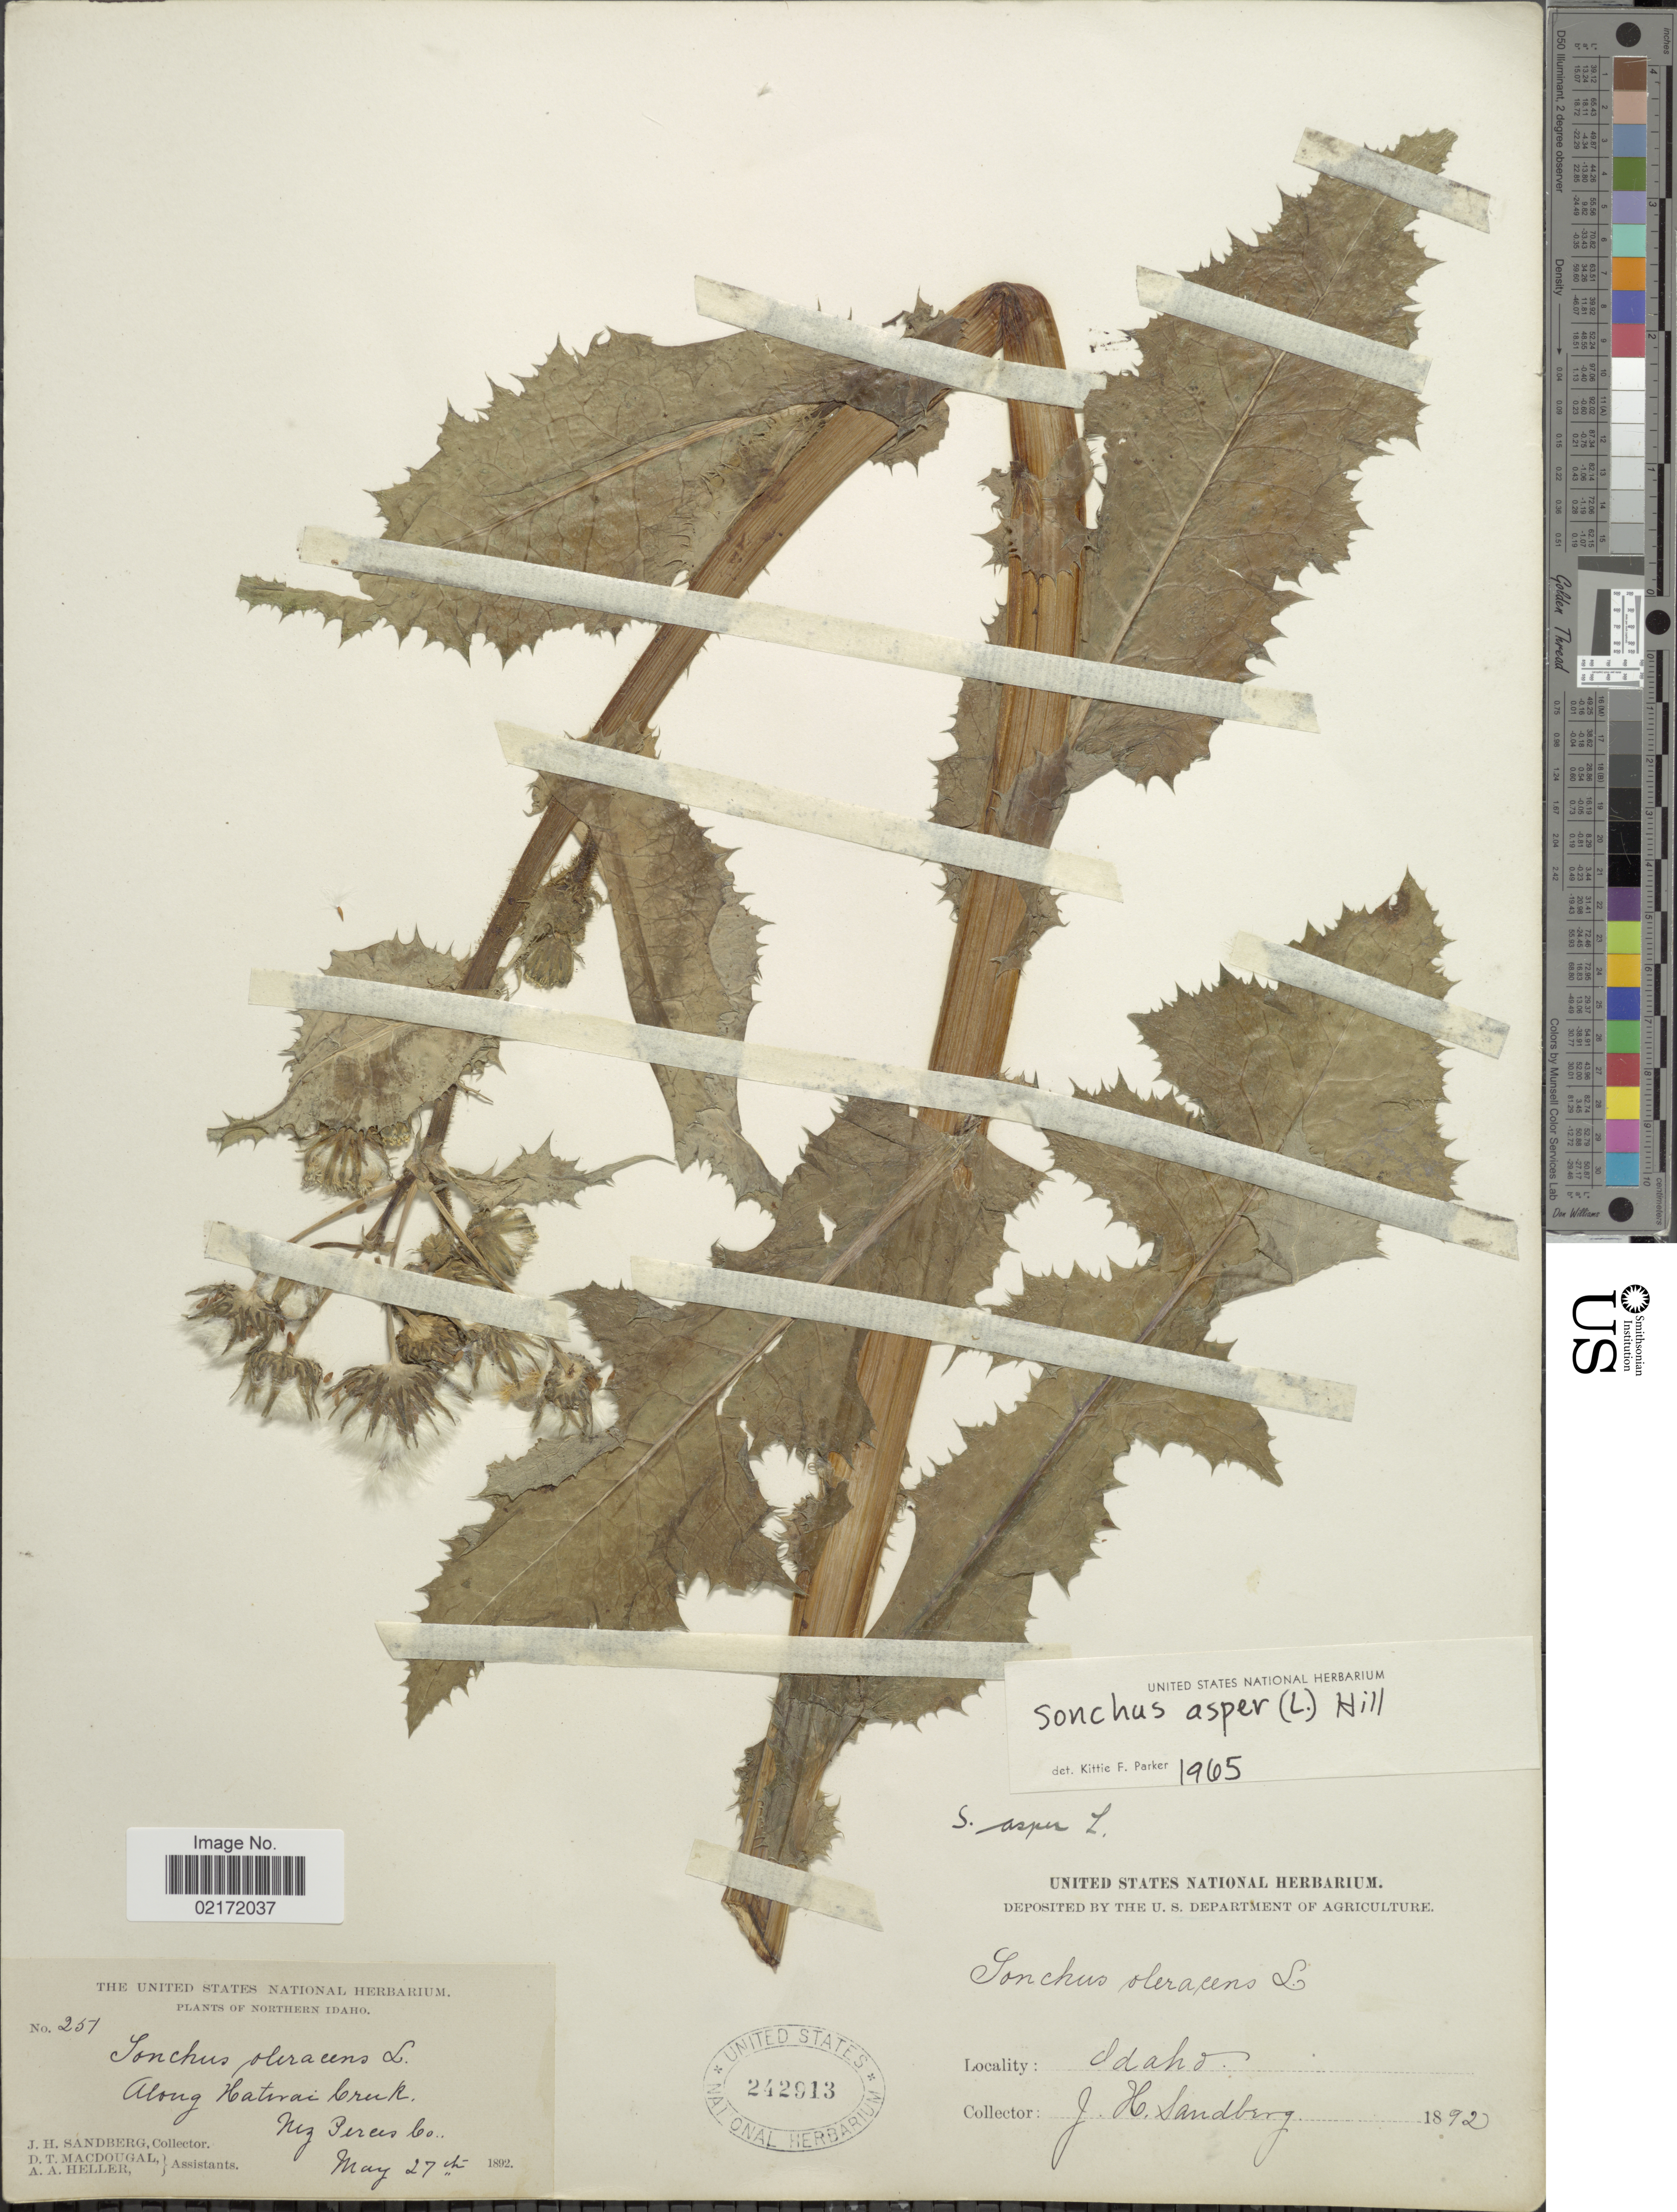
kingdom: Plantae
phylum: Tracheophyta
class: Magnoliopsida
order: Asterales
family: Asteraceae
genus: Sonchus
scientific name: Sonchus asper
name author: (L.) Hill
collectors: J. H. Sandberg, D. T. MacDougal & A. A. Heller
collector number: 251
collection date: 1892-05-27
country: United States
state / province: Idaho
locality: Northern Idaho. Along Haterai Creek, Nez Perces Co.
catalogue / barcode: US 242913